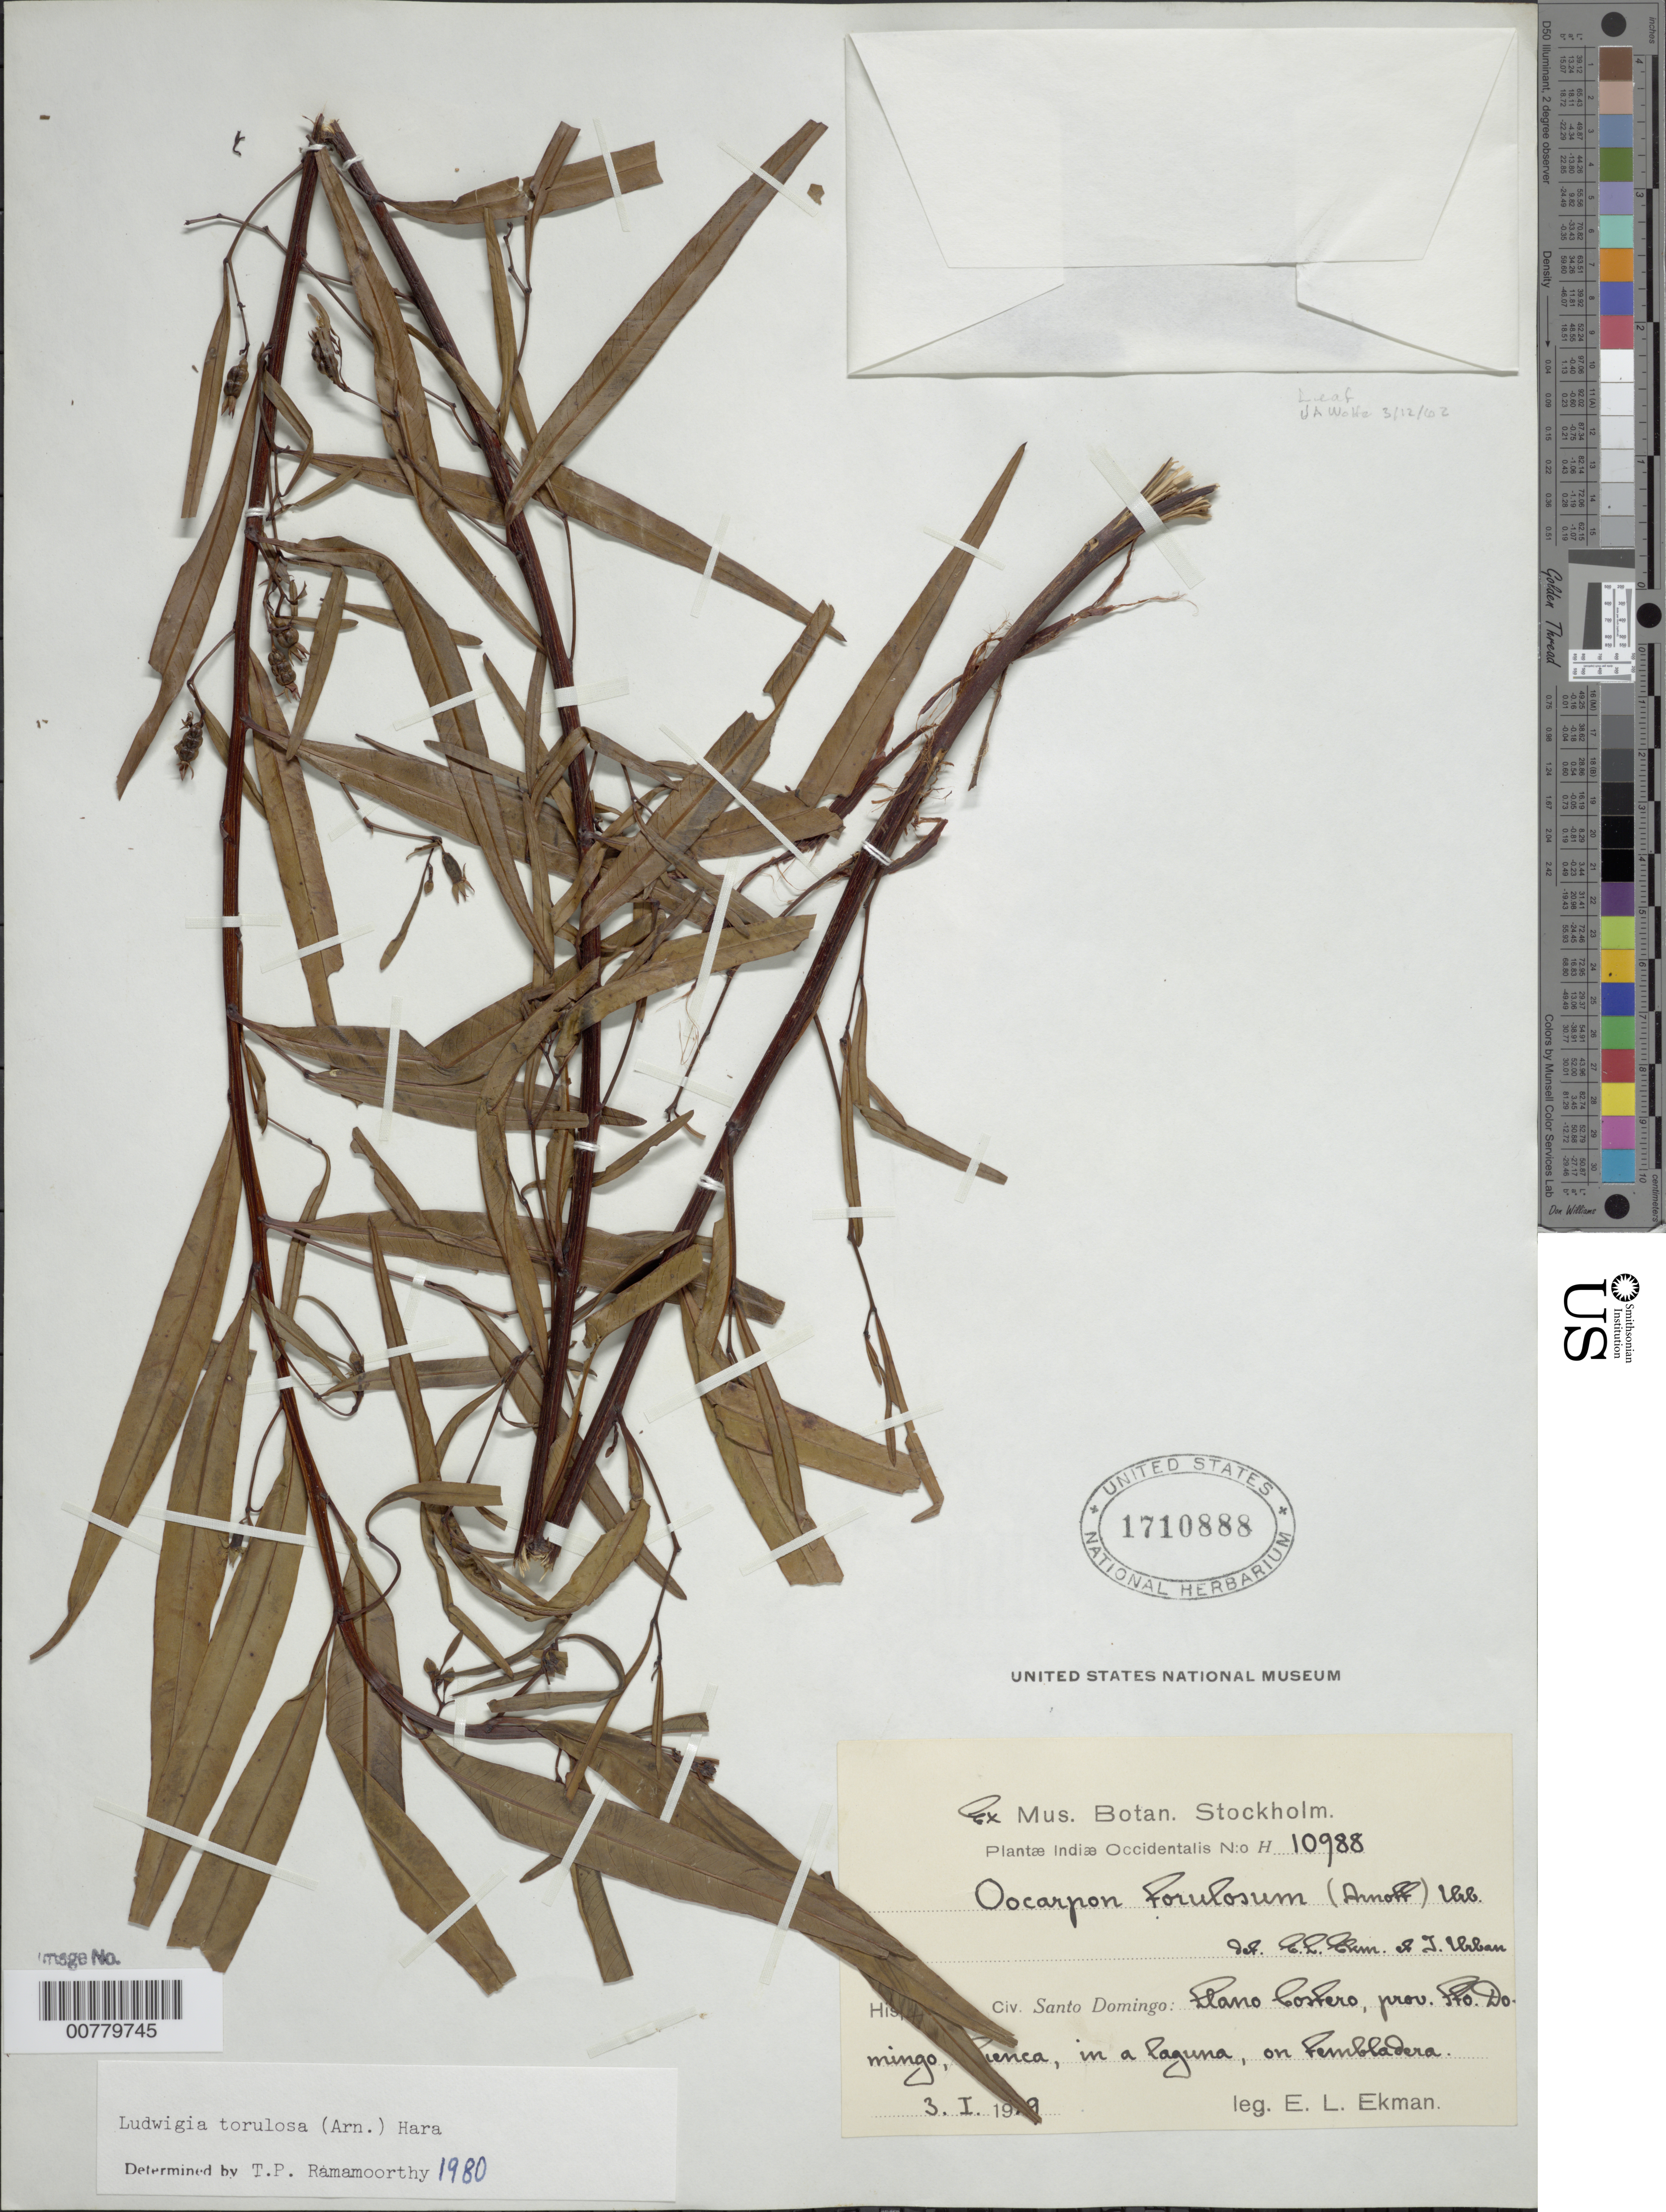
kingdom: Plantae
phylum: Tracheophyta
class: Magnoliopsida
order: Myrtales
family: Onagraceae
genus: Ludwigia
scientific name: Ludwigia torulosa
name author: (Arn.) H. Hara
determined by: Ramamoorthy, T. P.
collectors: E. L. Ekman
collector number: H 10988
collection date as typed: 03 Jan 1929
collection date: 1929-01-03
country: Dominican Republic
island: Hispaniola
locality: Province of Santo Domingo, Llano Costero, Cuenca.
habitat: In a lagoon; in a "fernbladera".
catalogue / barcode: US 1710888